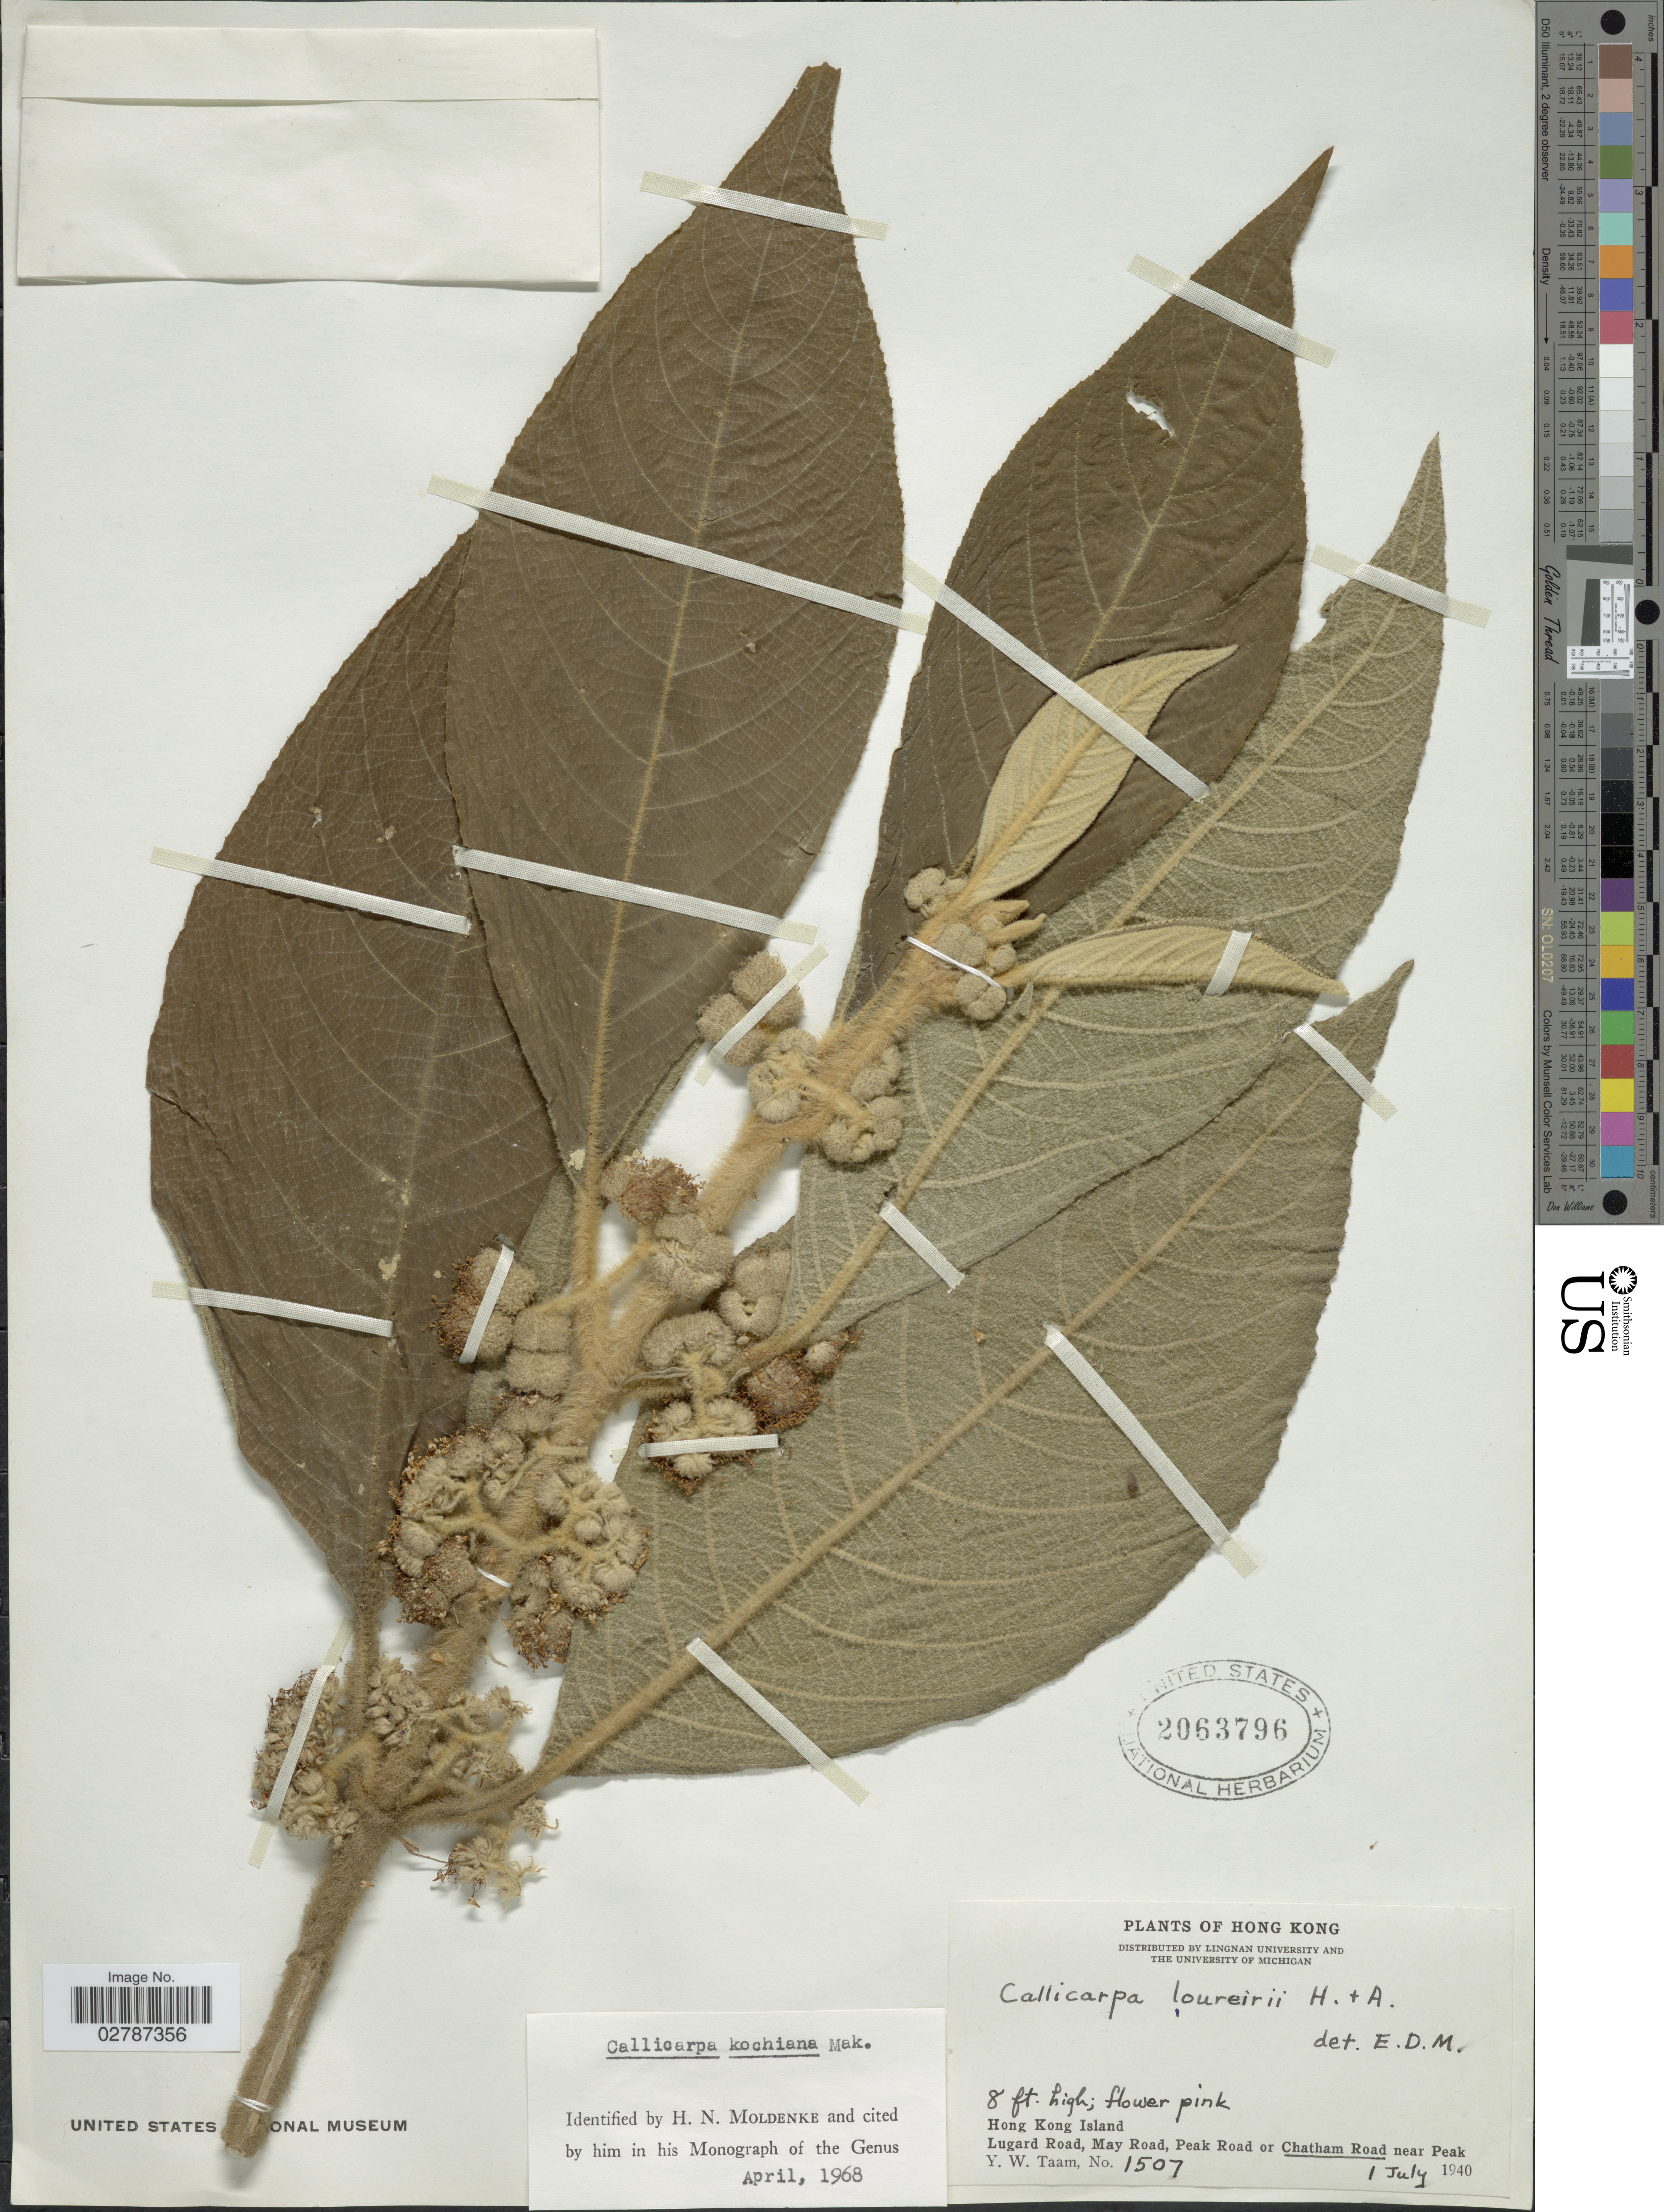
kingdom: Plantae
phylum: Tracheophyta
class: Magnoliopsida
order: Lamiales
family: Lamiaceae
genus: Callicarpa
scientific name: Callicarpa kochiana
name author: Makino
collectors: Y. W. Taam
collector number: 1507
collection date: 1940-07-01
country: China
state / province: Hong Kong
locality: Hong Kong Island. Lugard Road, May Road, Peak Road or Chatham Road near Peak.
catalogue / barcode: US 2063796